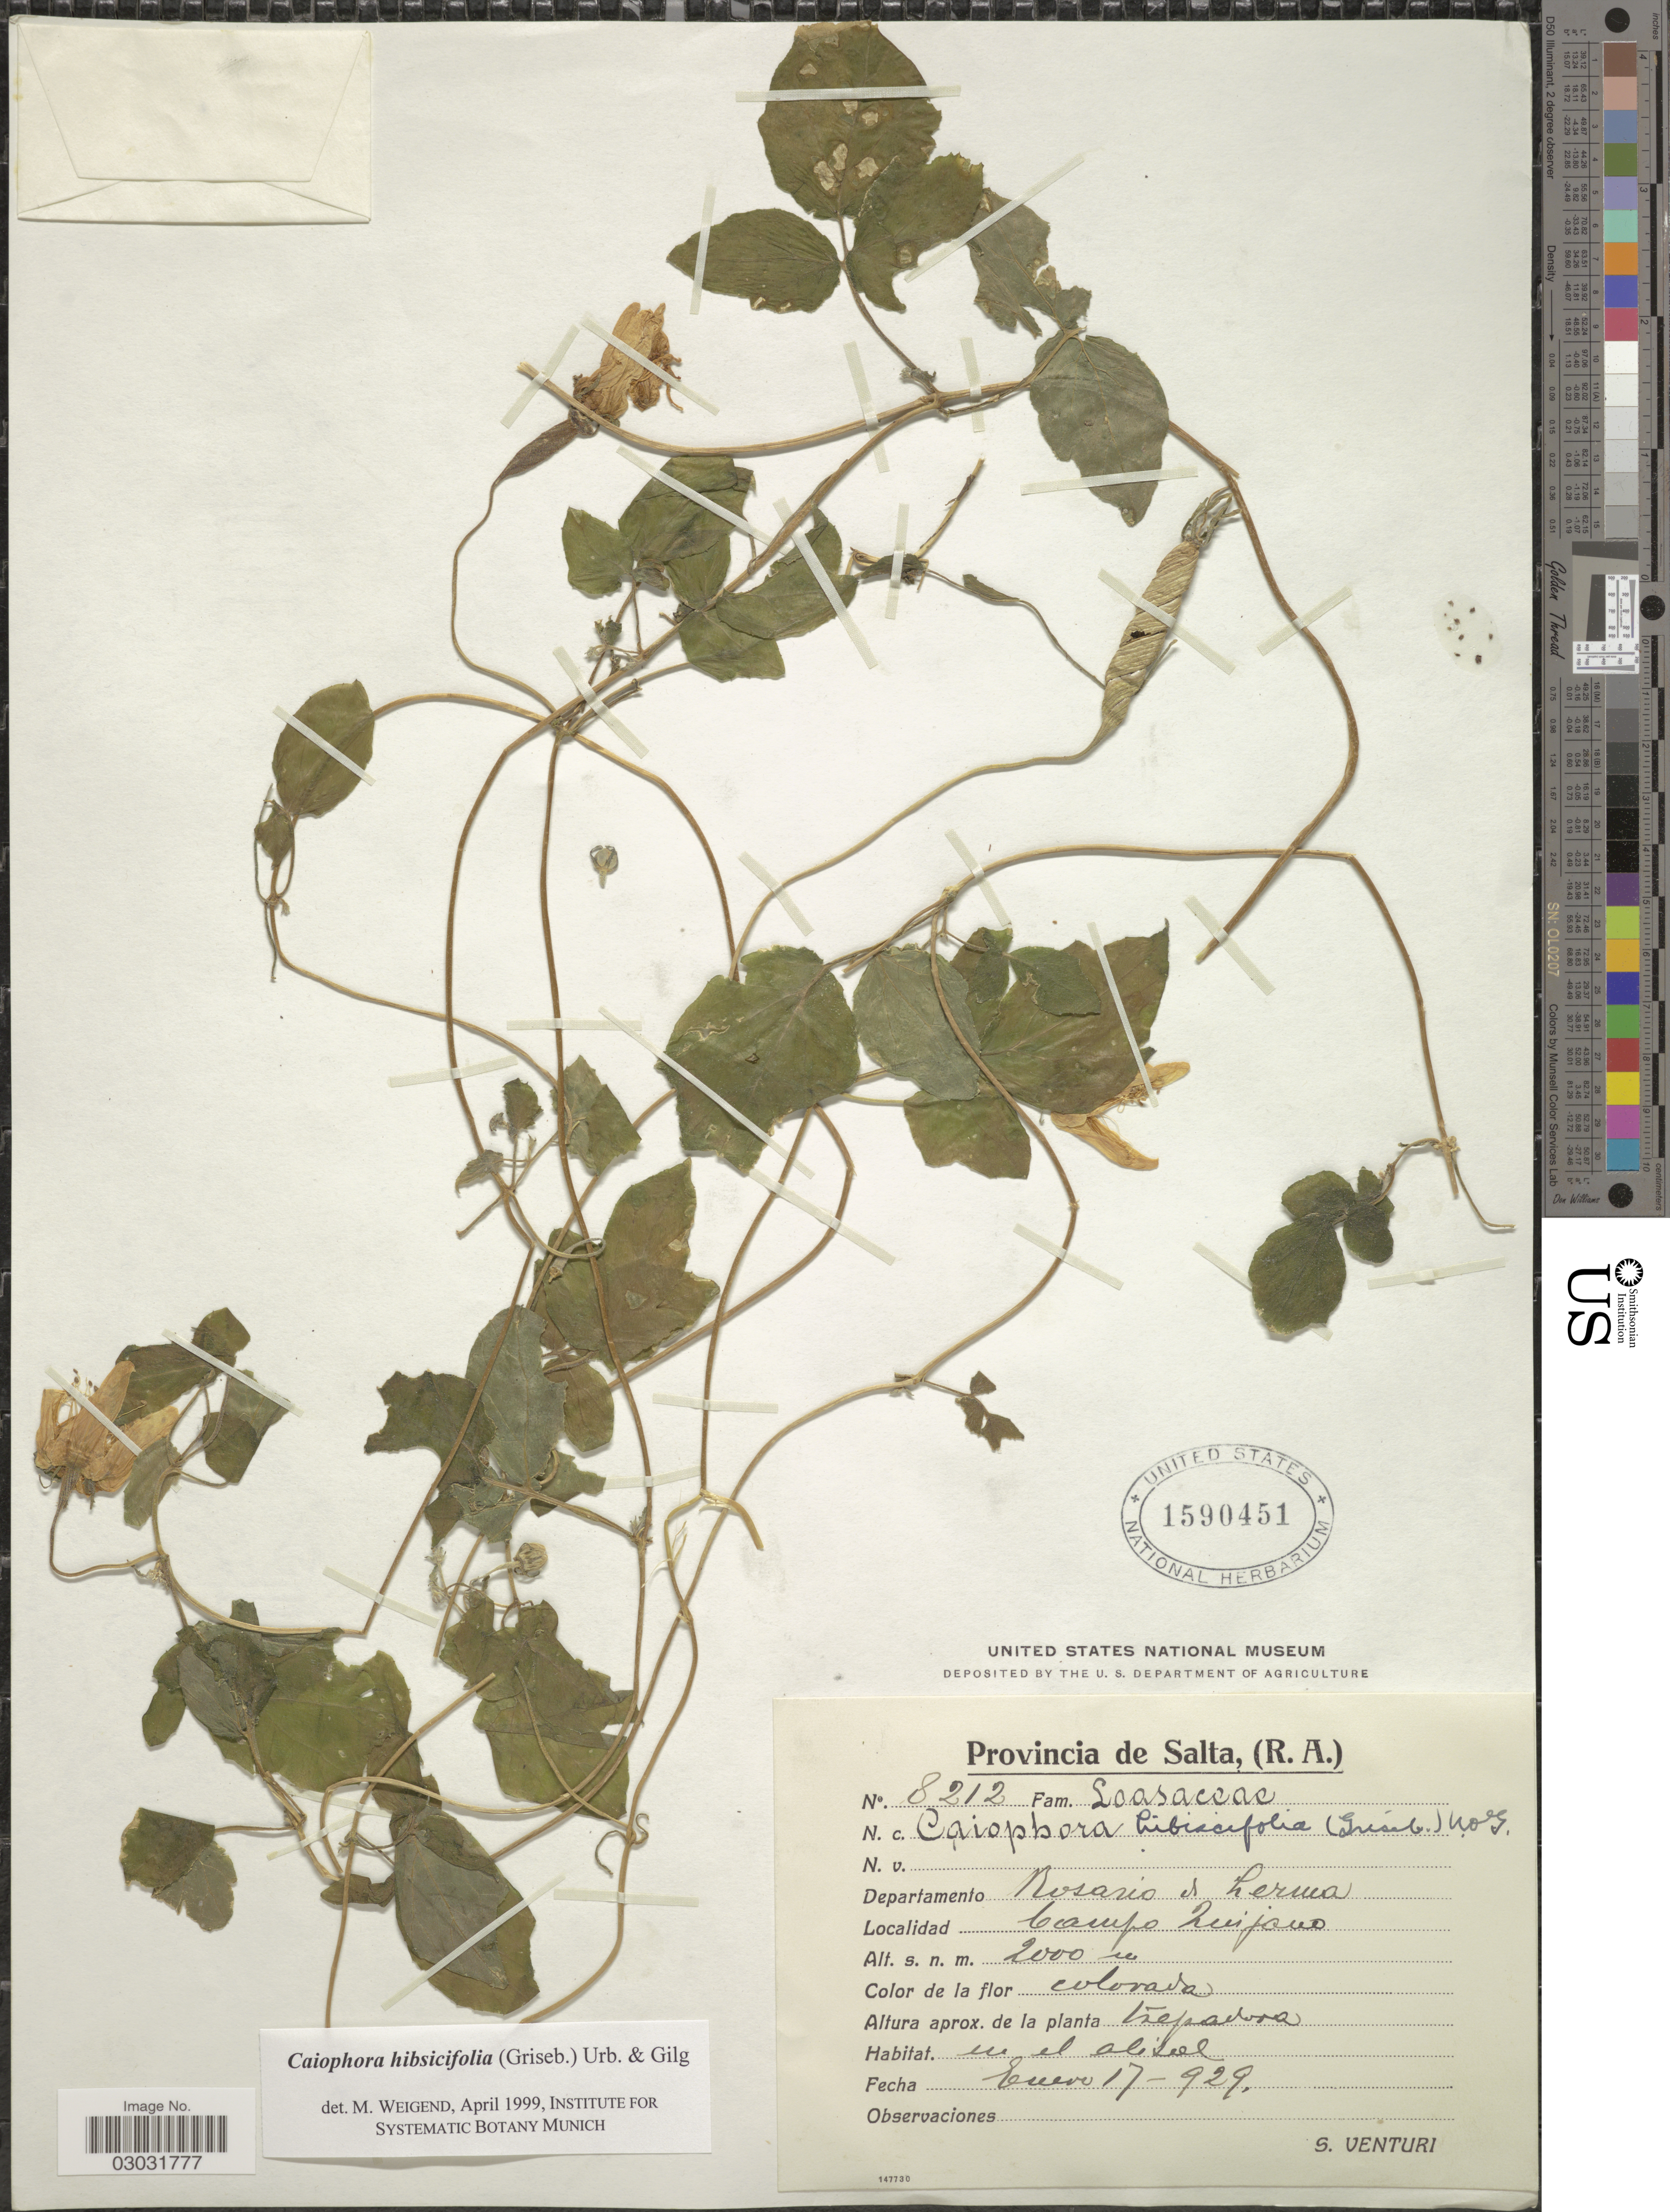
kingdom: Plantae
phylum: Tracheophyta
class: Magnoliopsida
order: Cornales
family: Loasaceae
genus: Caiophora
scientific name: Caiophora hibiscifolia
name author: (Griseb.) Urb. & Gilg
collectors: S. Venturi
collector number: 8212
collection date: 1929-01-17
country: Argentina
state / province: Salta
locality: Departamento Rosario de Lerma. Campo Quijano.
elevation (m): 2000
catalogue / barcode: US 1590451